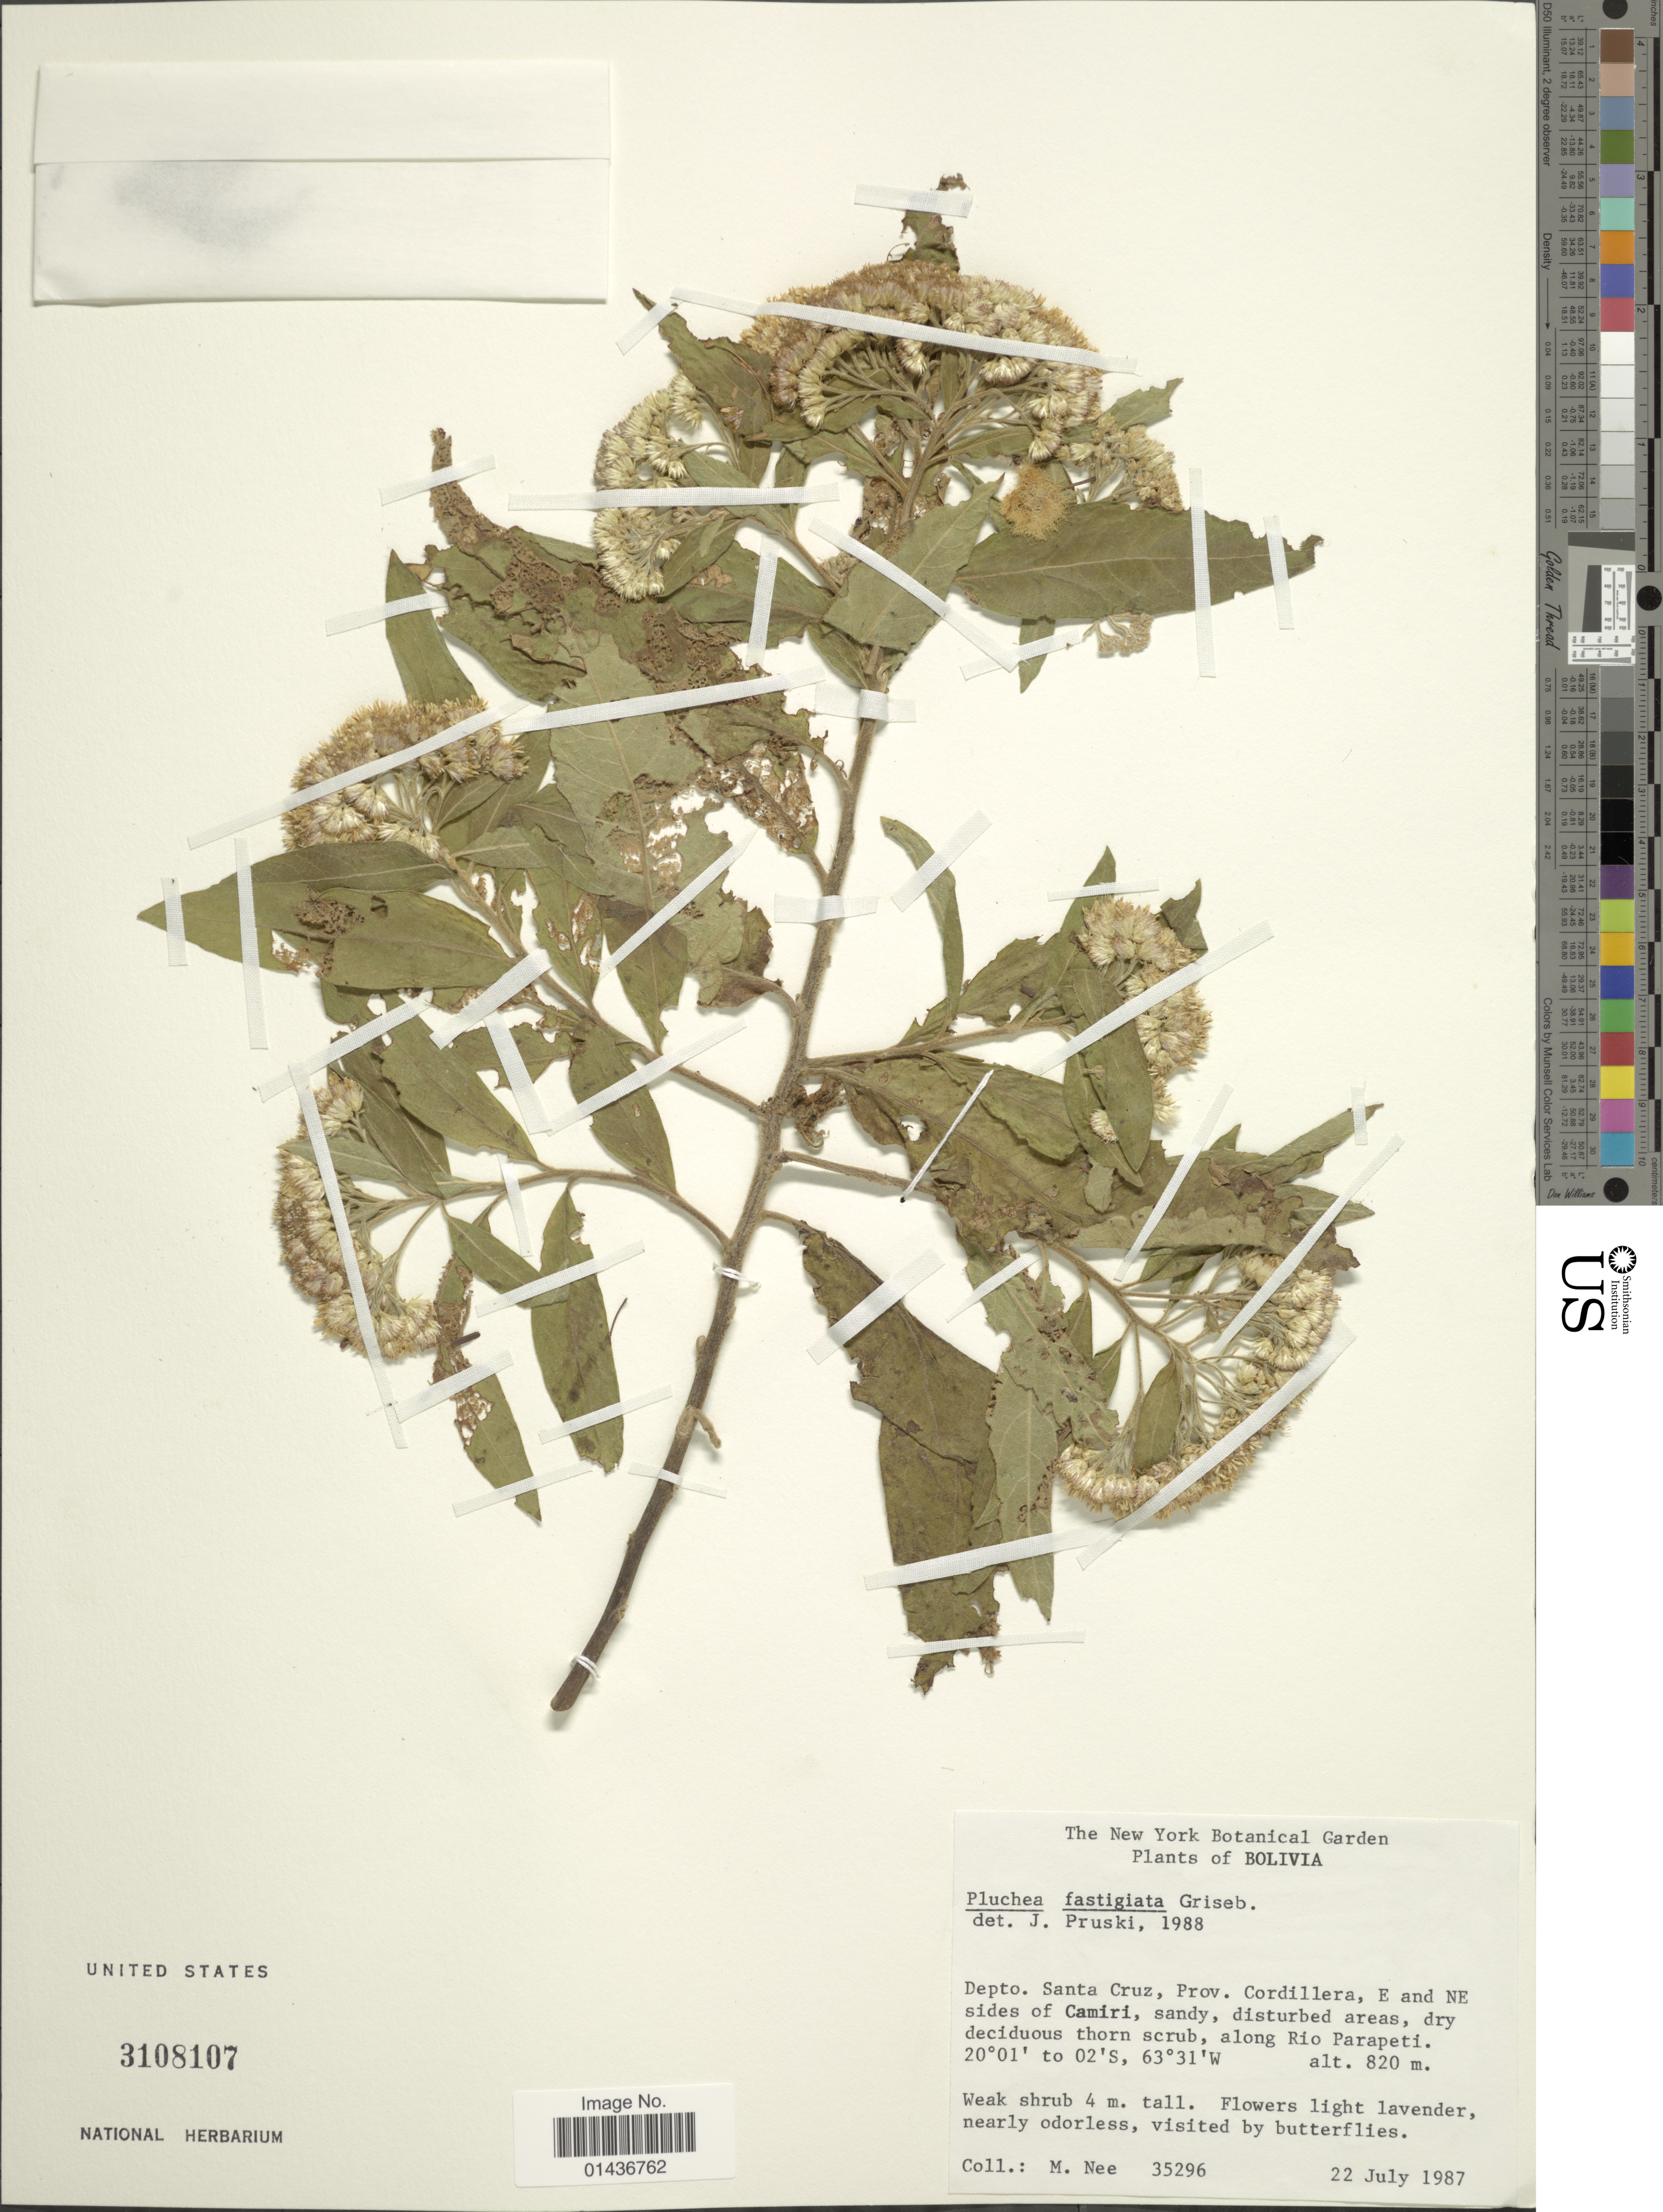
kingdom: Plantae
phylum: Tracheophyta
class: Magnoliopsida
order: Asterales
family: Asteraceae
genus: Pluchea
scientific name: Pluchea fastigiata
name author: Griseb.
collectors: M. Nee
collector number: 35296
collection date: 1897-07-22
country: Bolivia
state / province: Santa Cruz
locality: Depto. Santa Cruz, Prov. Cordillera, E and NE sides of Camiri, along Rio Parapeti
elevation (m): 820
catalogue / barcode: US 3108107